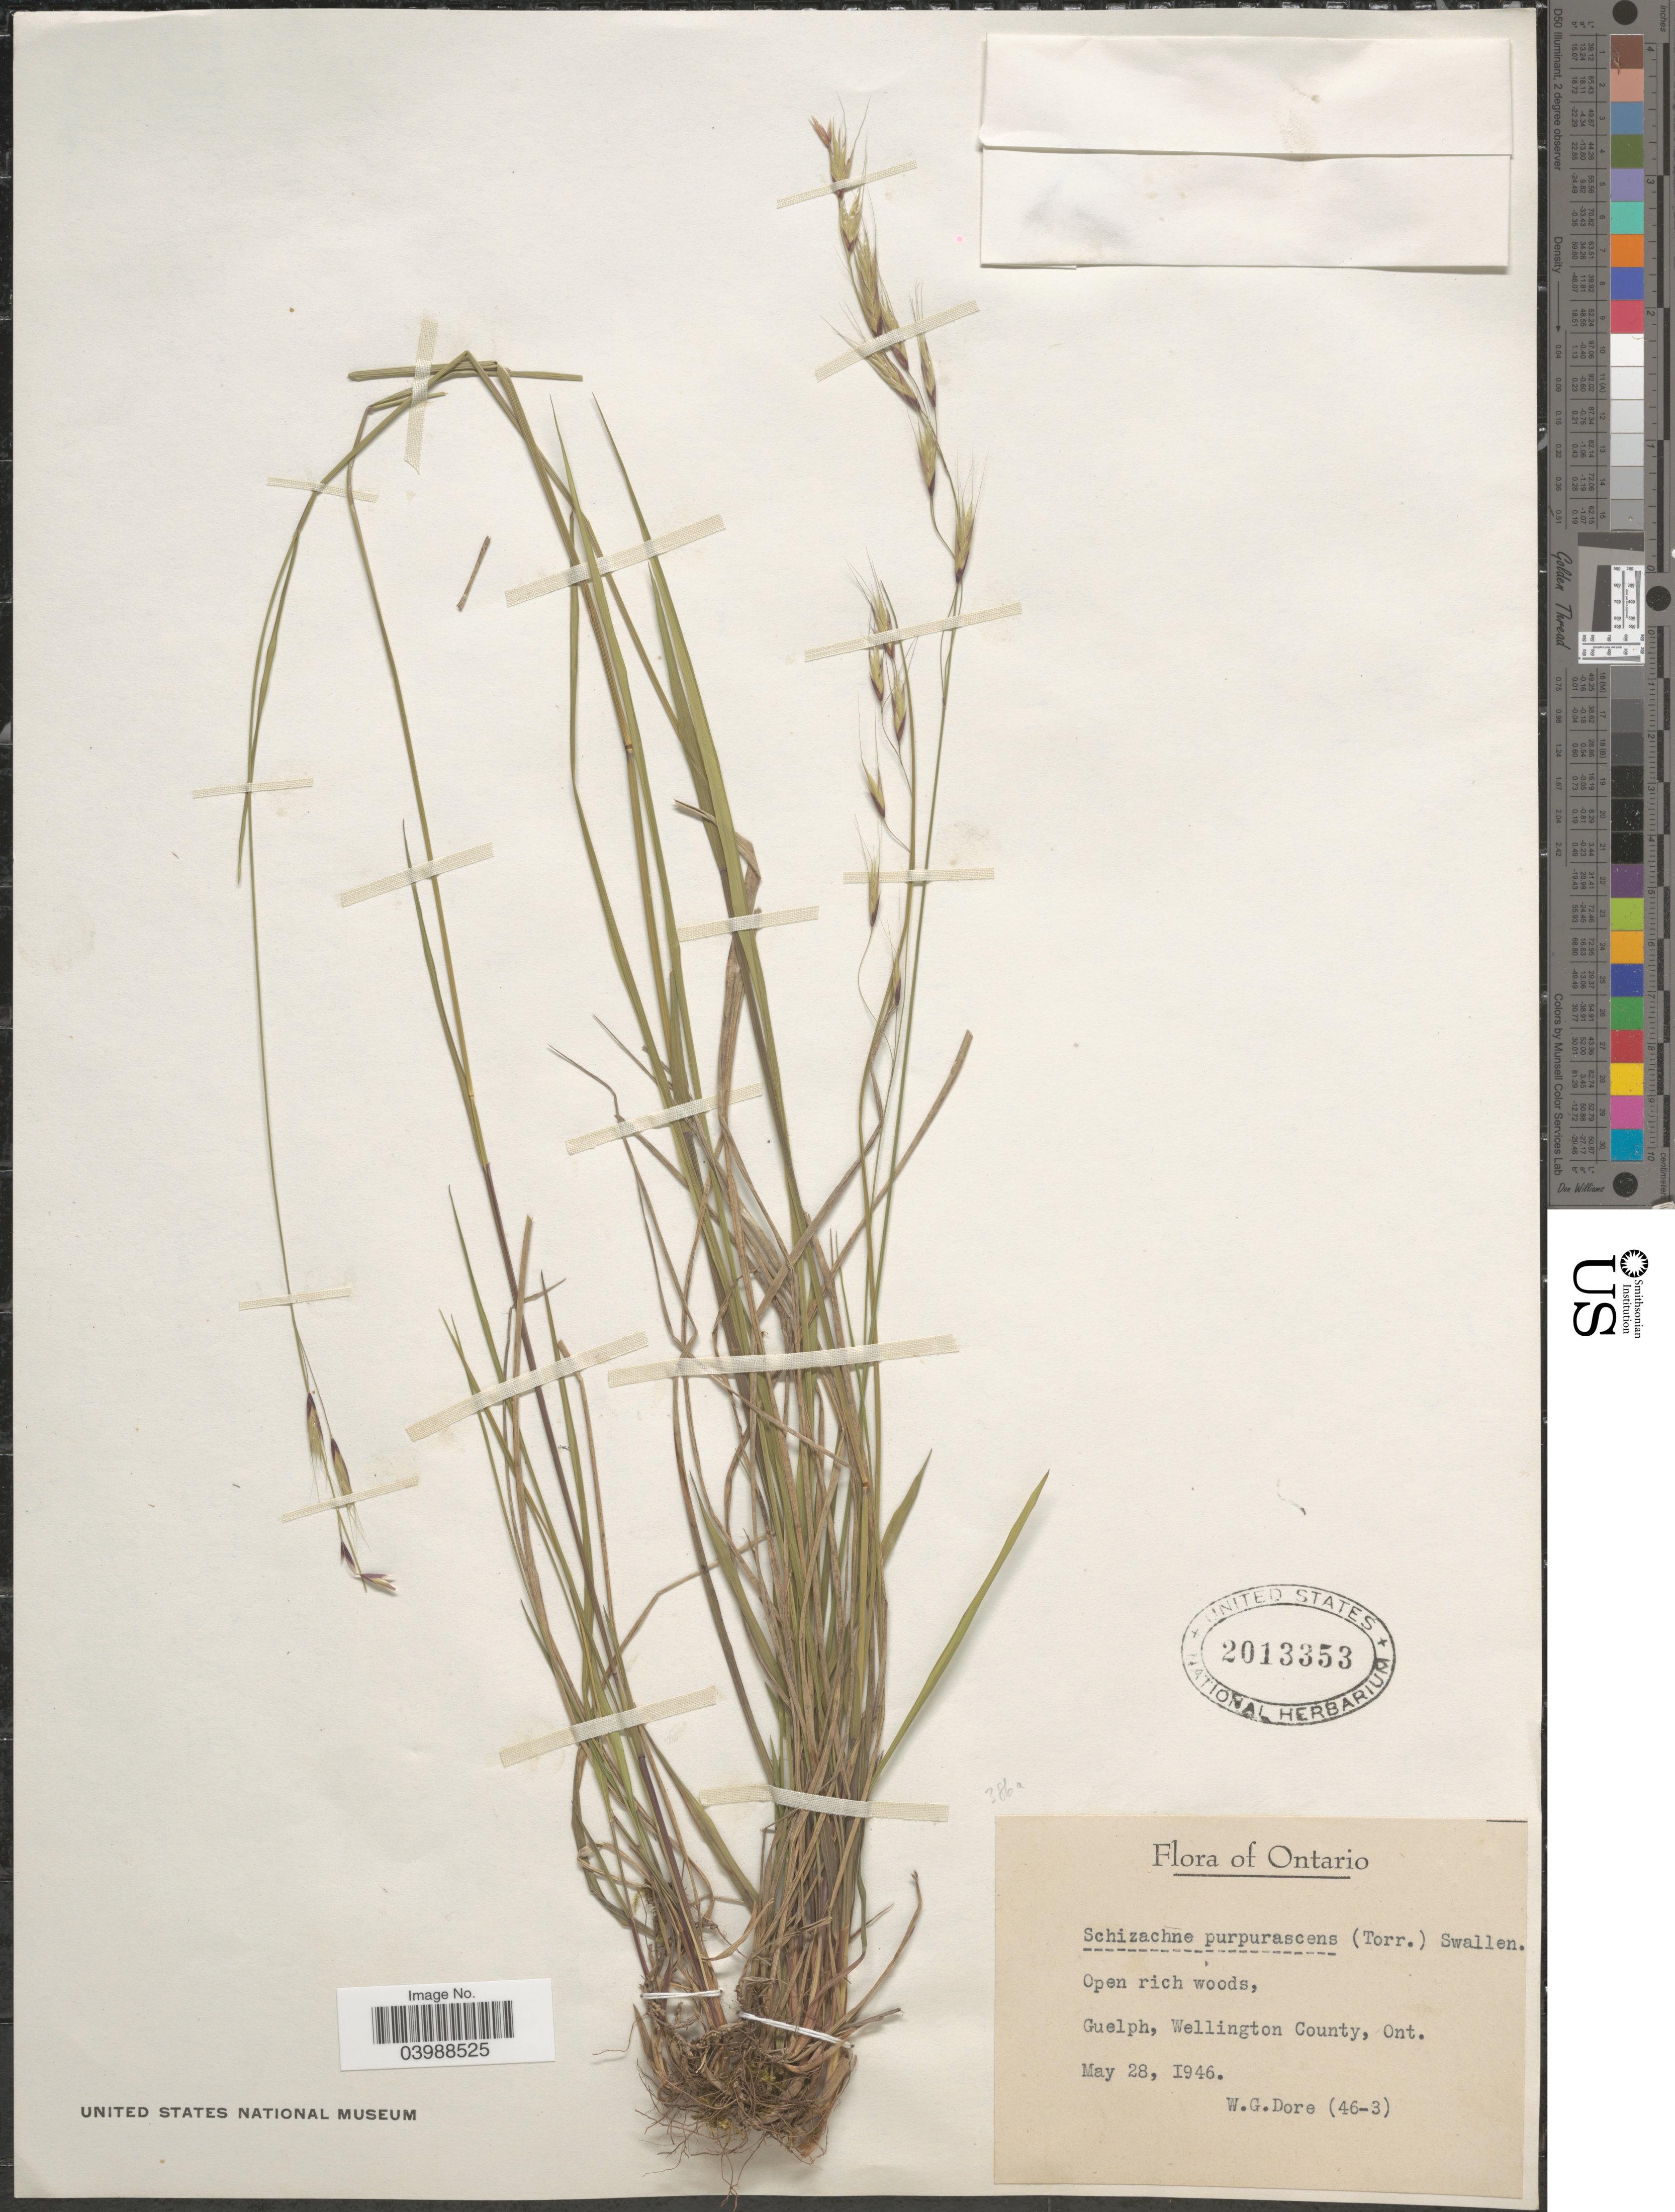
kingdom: Plantae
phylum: Tracheophyta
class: Liliopsida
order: Poales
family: Poaceae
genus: Schizachne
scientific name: Schizachne purpurascens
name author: (Torr.) Swallen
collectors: W. Dore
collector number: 46-3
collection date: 1946-05-28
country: Canada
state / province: Ontario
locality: Guelph, Wellington County.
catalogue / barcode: US 2013353